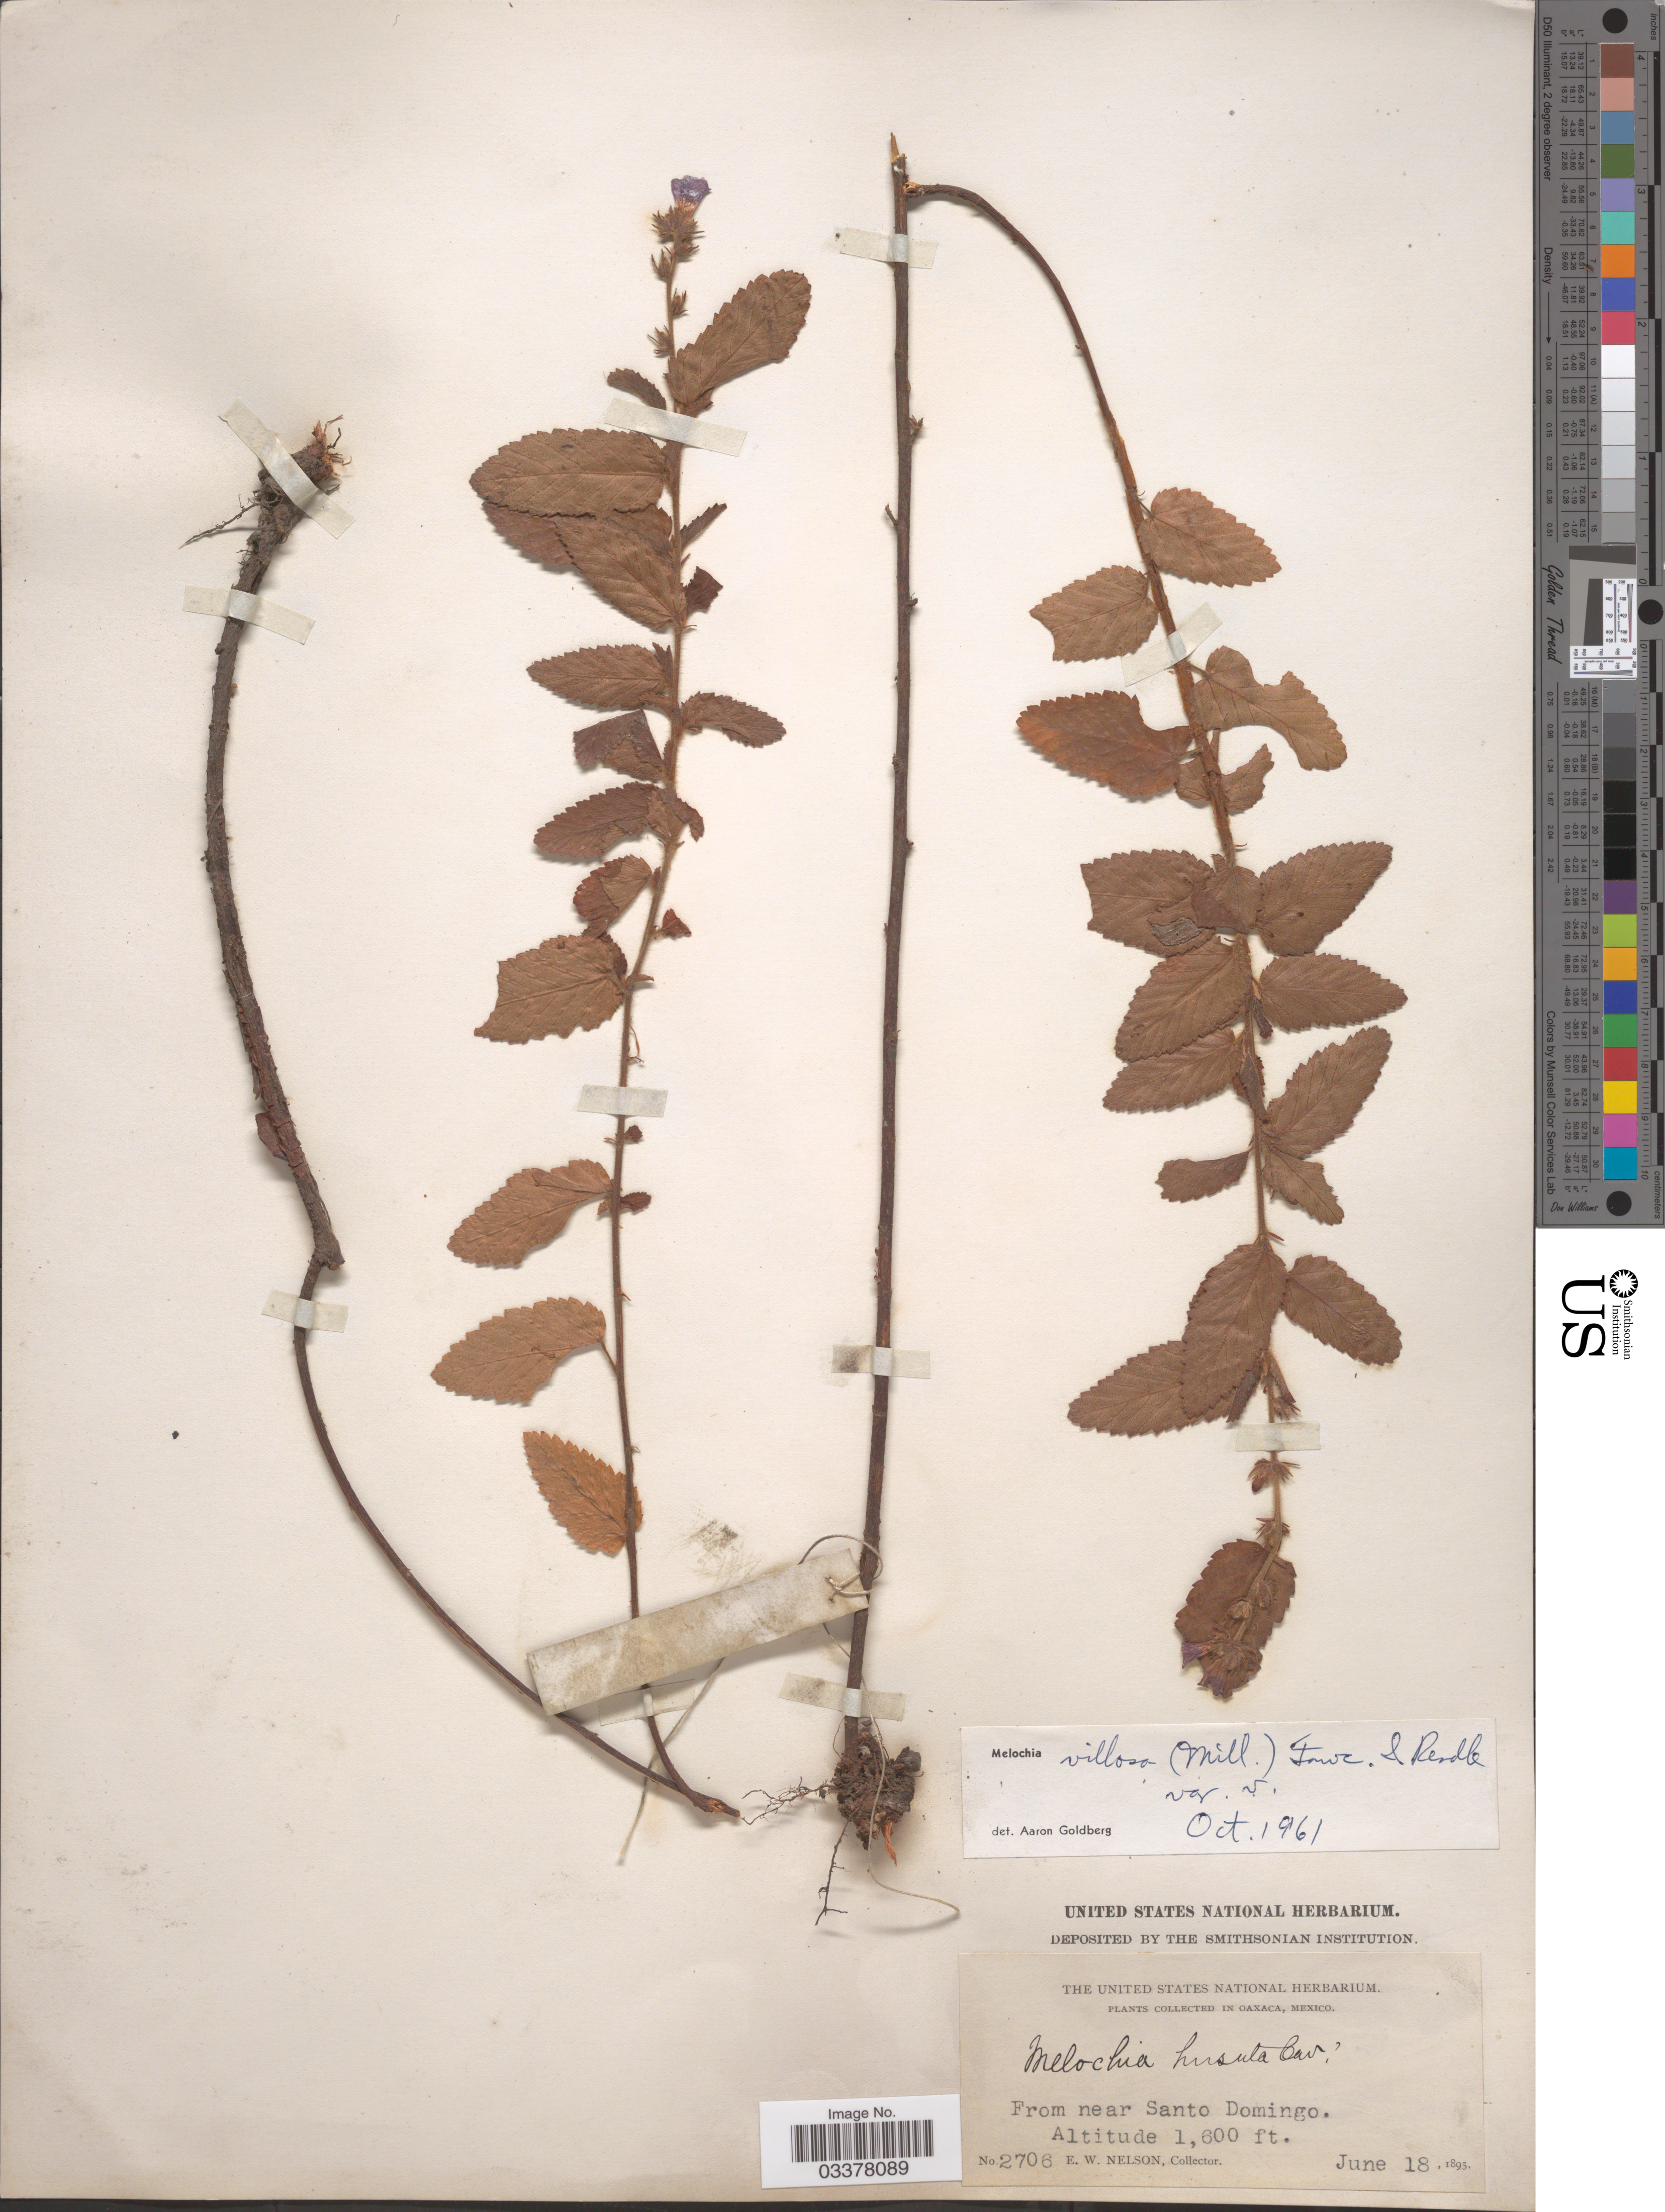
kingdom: Plantae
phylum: Tracheophyta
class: Magnoliopsida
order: Malvales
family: Malvaceae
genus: Melochia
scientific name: Melochia spicata var. spicata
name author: (L.) Fryxell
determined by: Dorr, L. J., (BOT), Smithsonian Institution - National Museum of Natural History (UNITED STATES)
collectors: E. W. Nelson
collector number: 2706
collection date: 1895-06-18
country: Mexico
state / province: Oaxaca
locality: From near Santo Domingo.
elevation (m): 488